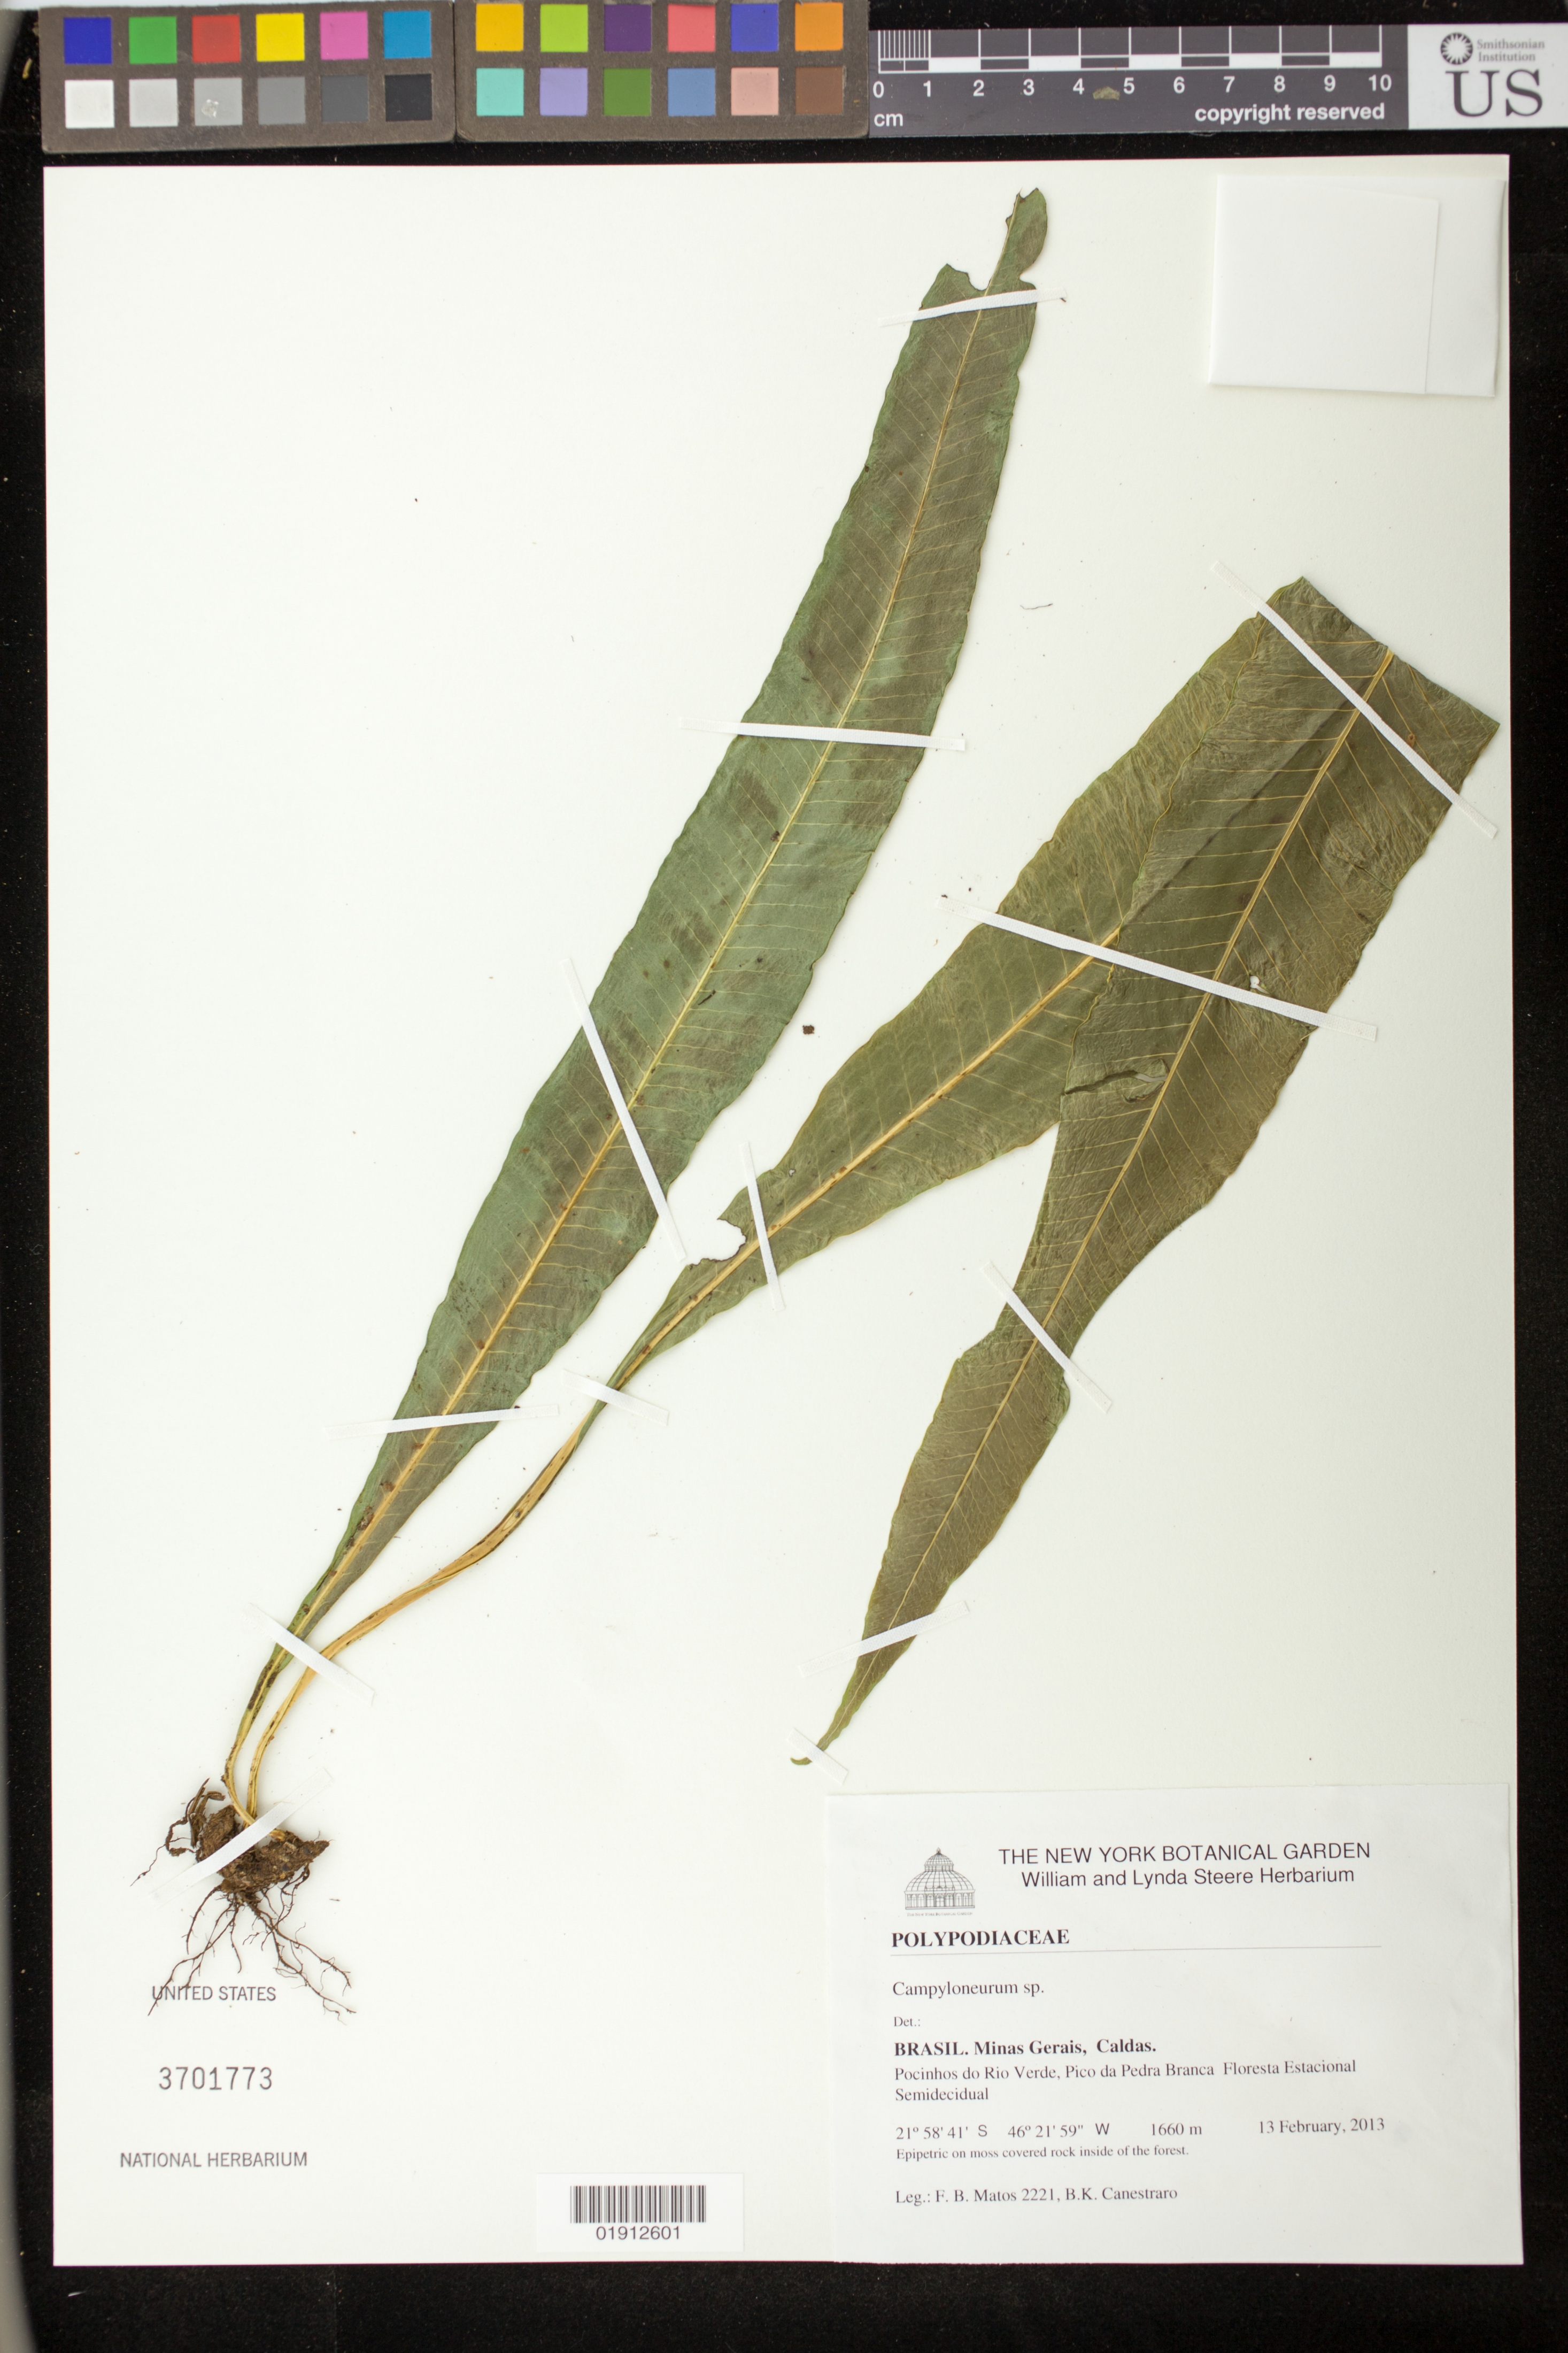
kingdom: Plantae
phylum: Tracheophyta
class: Polypodiopsida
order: Polypodiales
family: Polypodiaceae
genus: Campyloneurum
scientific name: Campyloneurum sp.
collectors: F. Matos & B. Canestraro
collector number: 2221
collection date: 2013-02-13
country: Brazil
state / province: Minas Gerais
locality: Caldas, Pocinhos do Rio Verde, Pico da Pedra Branca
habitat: Floresta Estacional Semidecidual. On moss covered rock inside of the forest.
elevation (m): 1660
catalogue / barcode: US 3701773